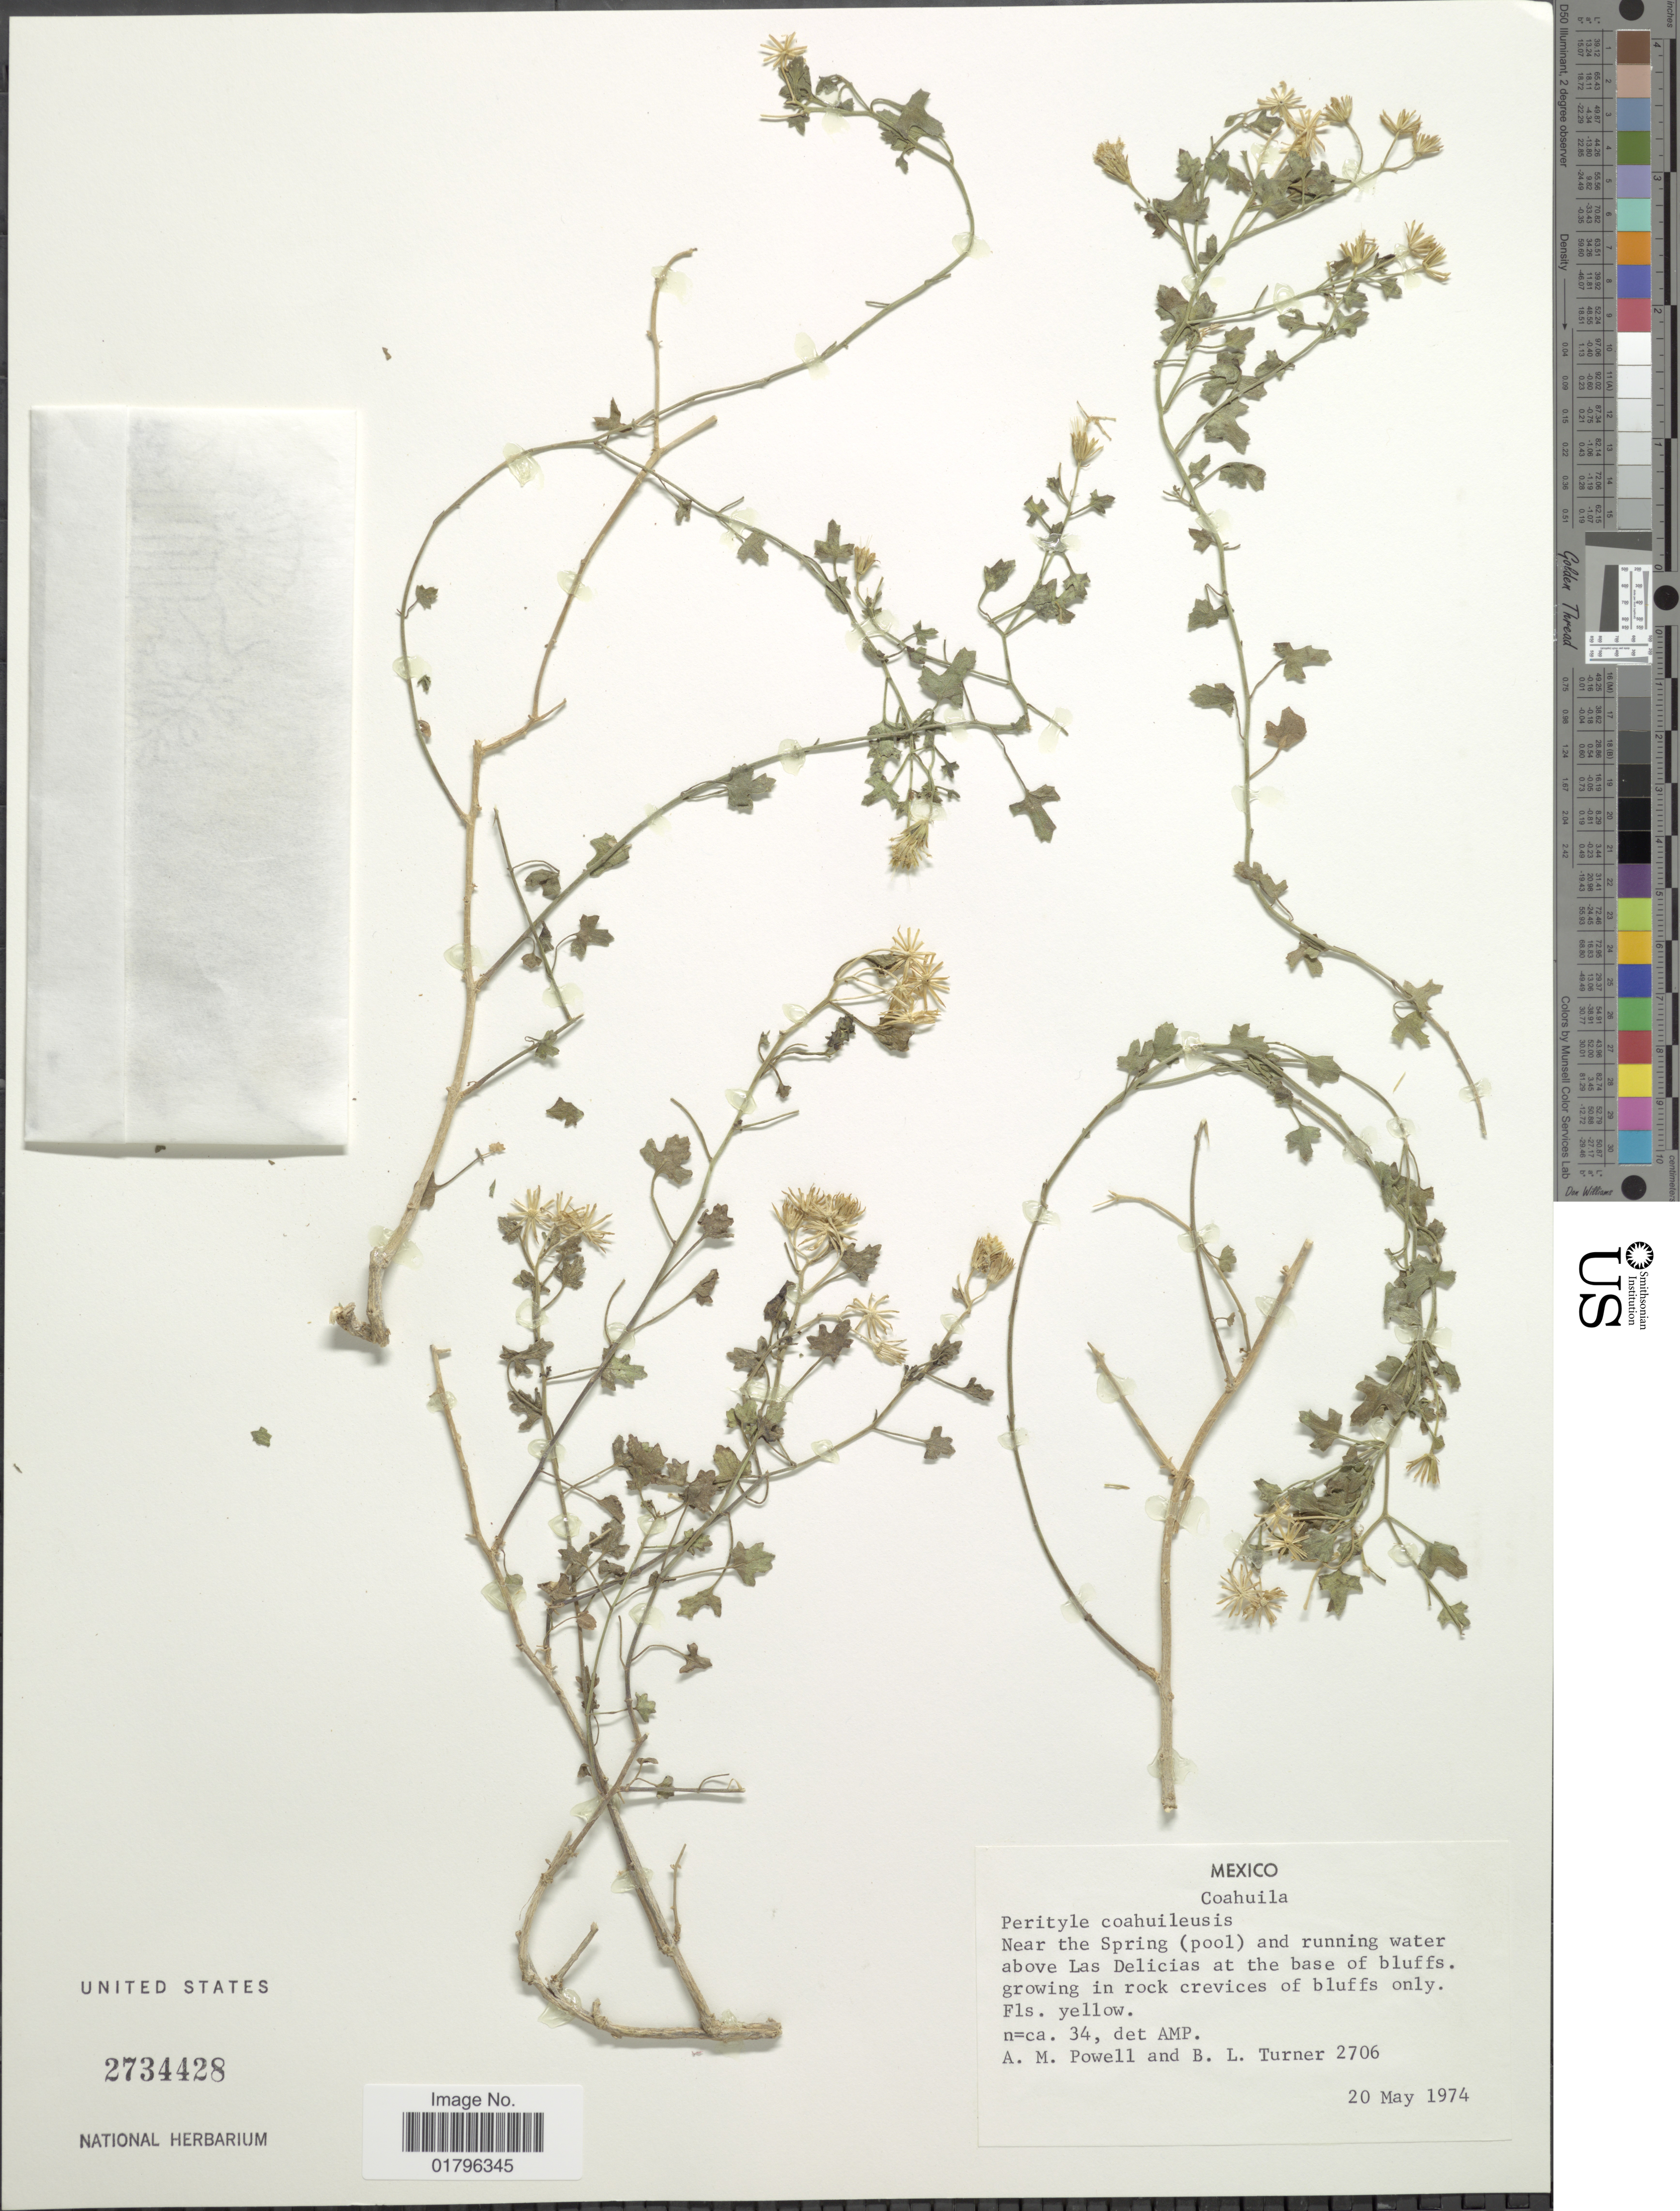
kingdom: Plantae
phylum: Tracheophyta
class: Magnoliopsida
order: Asterales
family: Asteraceae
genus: Perityle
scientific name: Perityle coahuilensis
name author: A.M. Powell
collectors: A. M. Powell & B. L. Turner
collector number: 2706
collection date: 1974-05-20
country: Mexico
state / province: Coahuila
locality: Near the Spring (pool) and running water above Las Delicias at the base of bluffs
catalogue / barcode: US 2734428